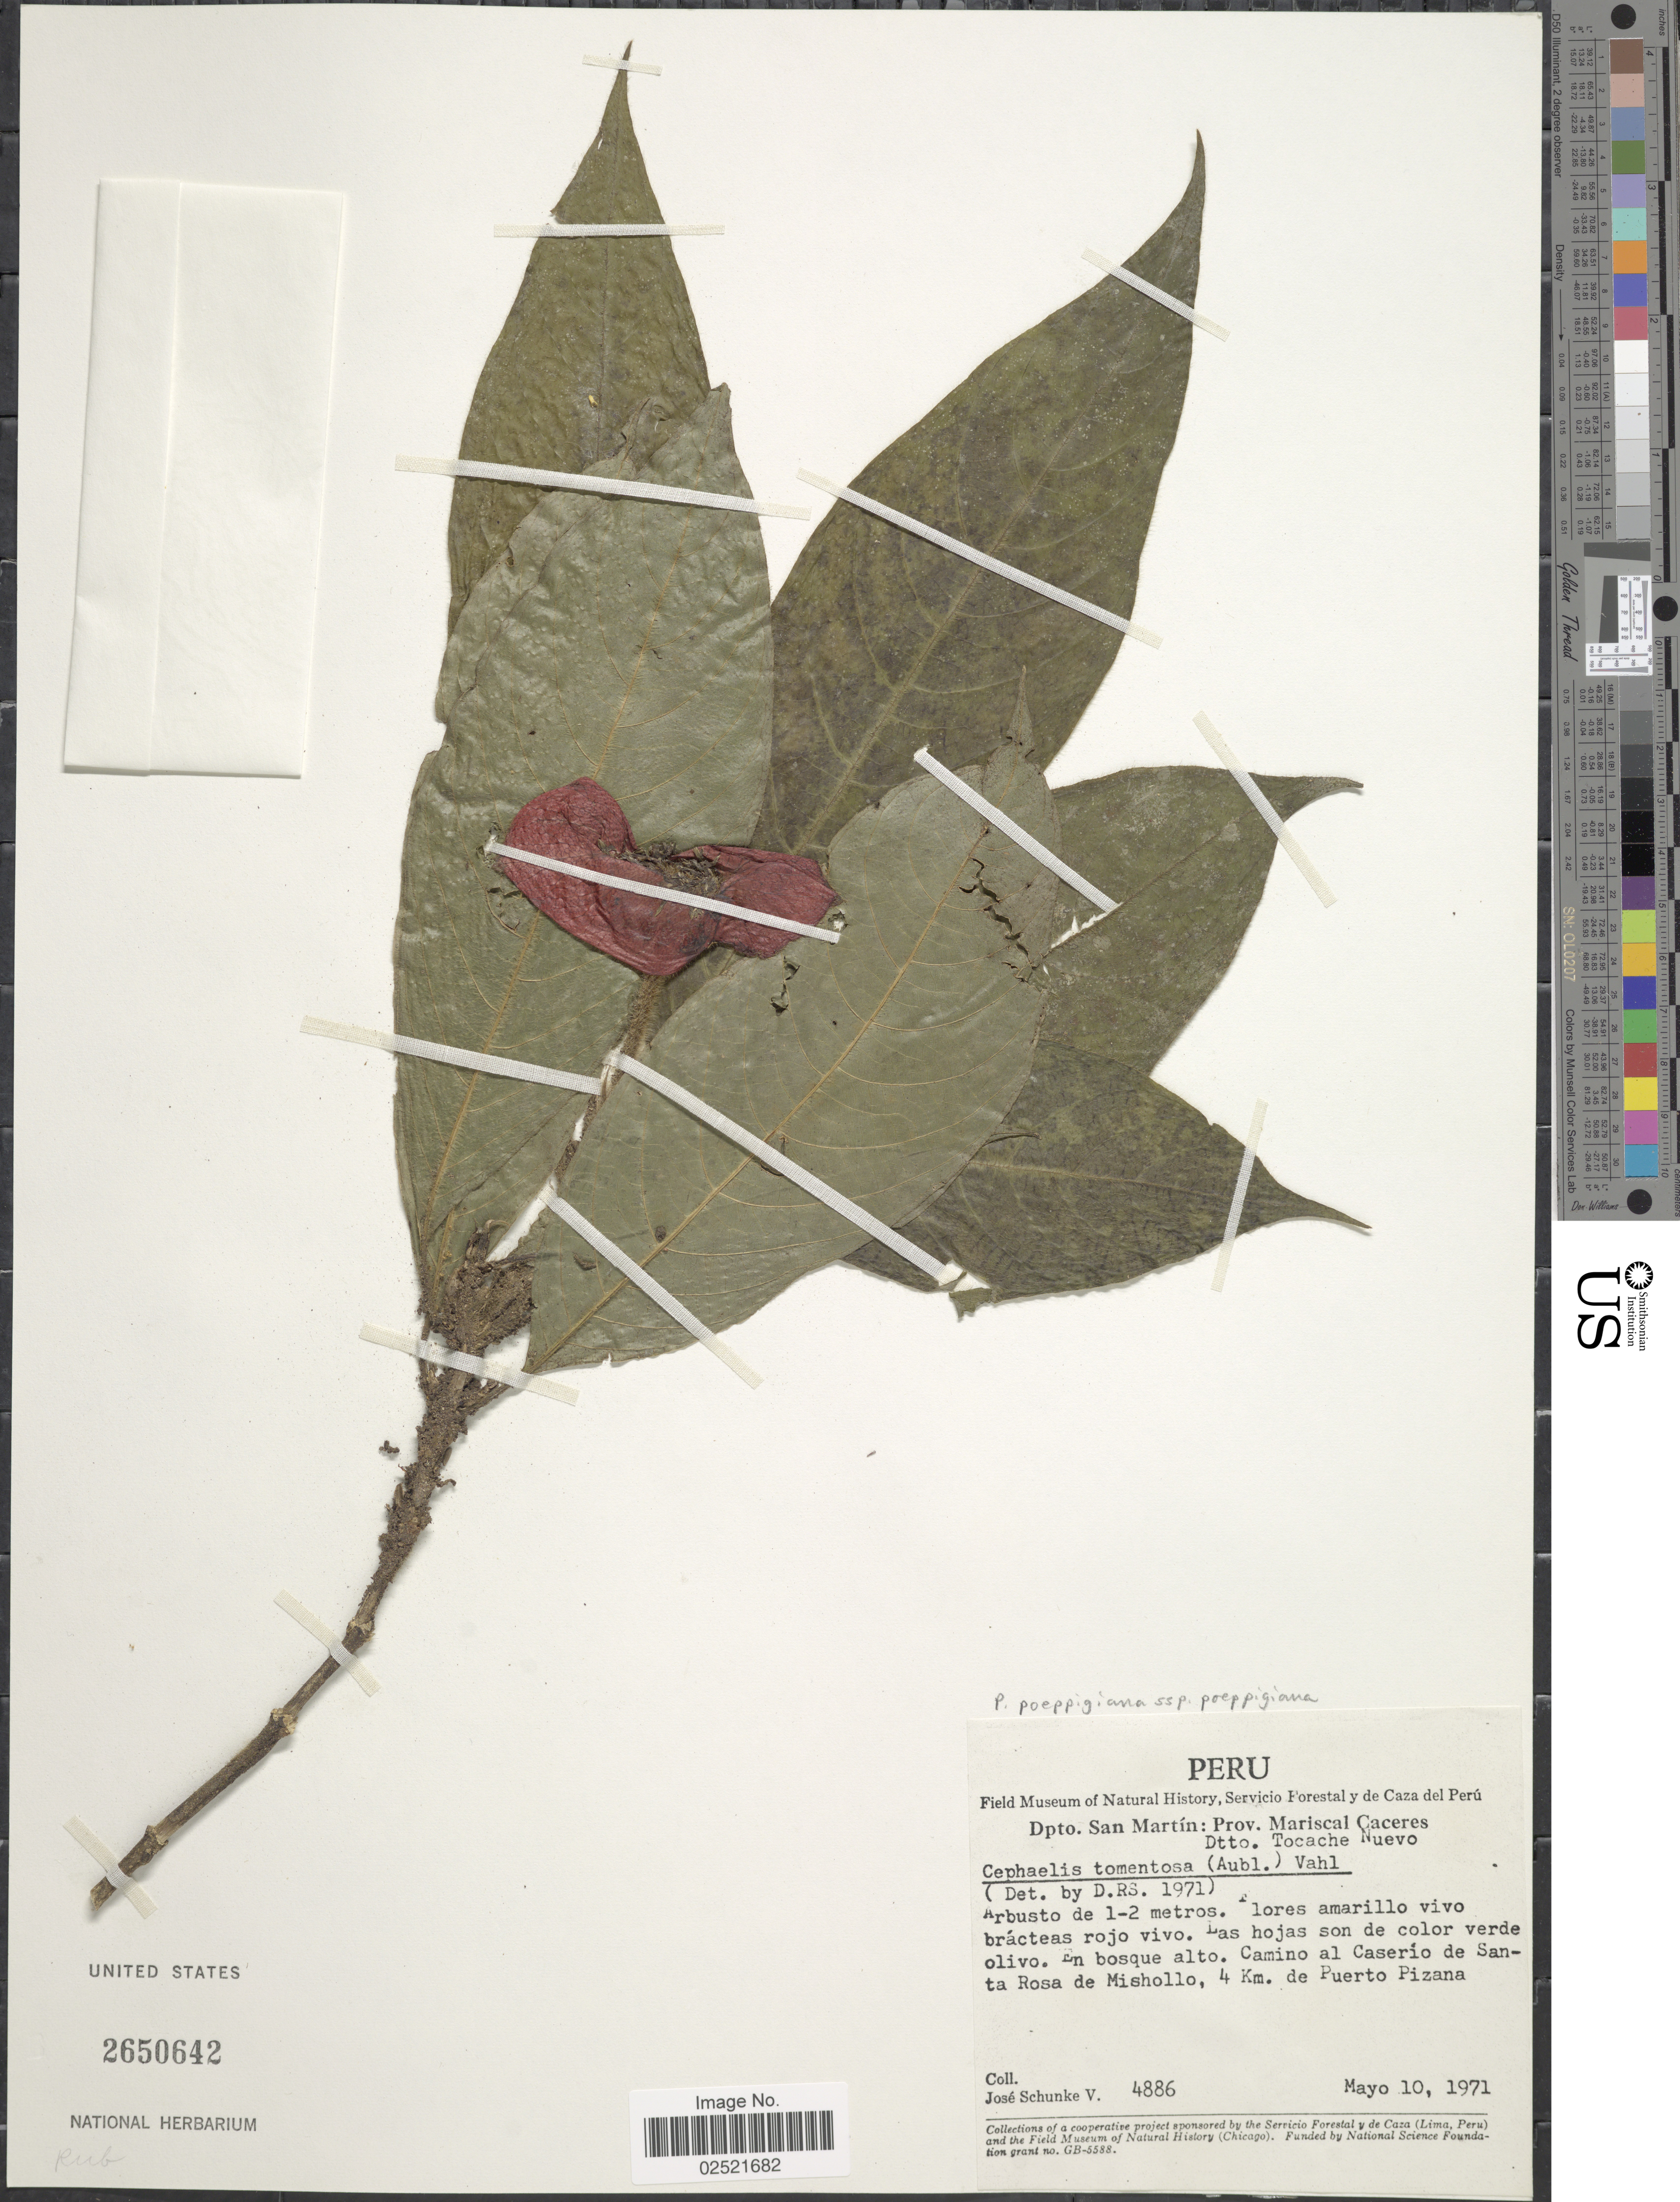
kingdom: Plantae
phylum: Tracheophyta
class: Magnoliopsida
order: Gentianales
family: Rubiaceae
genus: Psychotria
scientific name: Psychotria poeppigiana subsp. poeppigiana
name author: Müll. Arg.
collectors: J. Schunke Vigo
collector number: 4886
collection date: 1971-05-10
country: Peru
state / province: San Martín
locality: Prov. Mariscal Caceres, Dtto. Tocache Nuevo, Camino al Caserio de Santa Rosa de Mishollo, 4 km de Puerto Pizana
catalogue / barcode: US 2650642